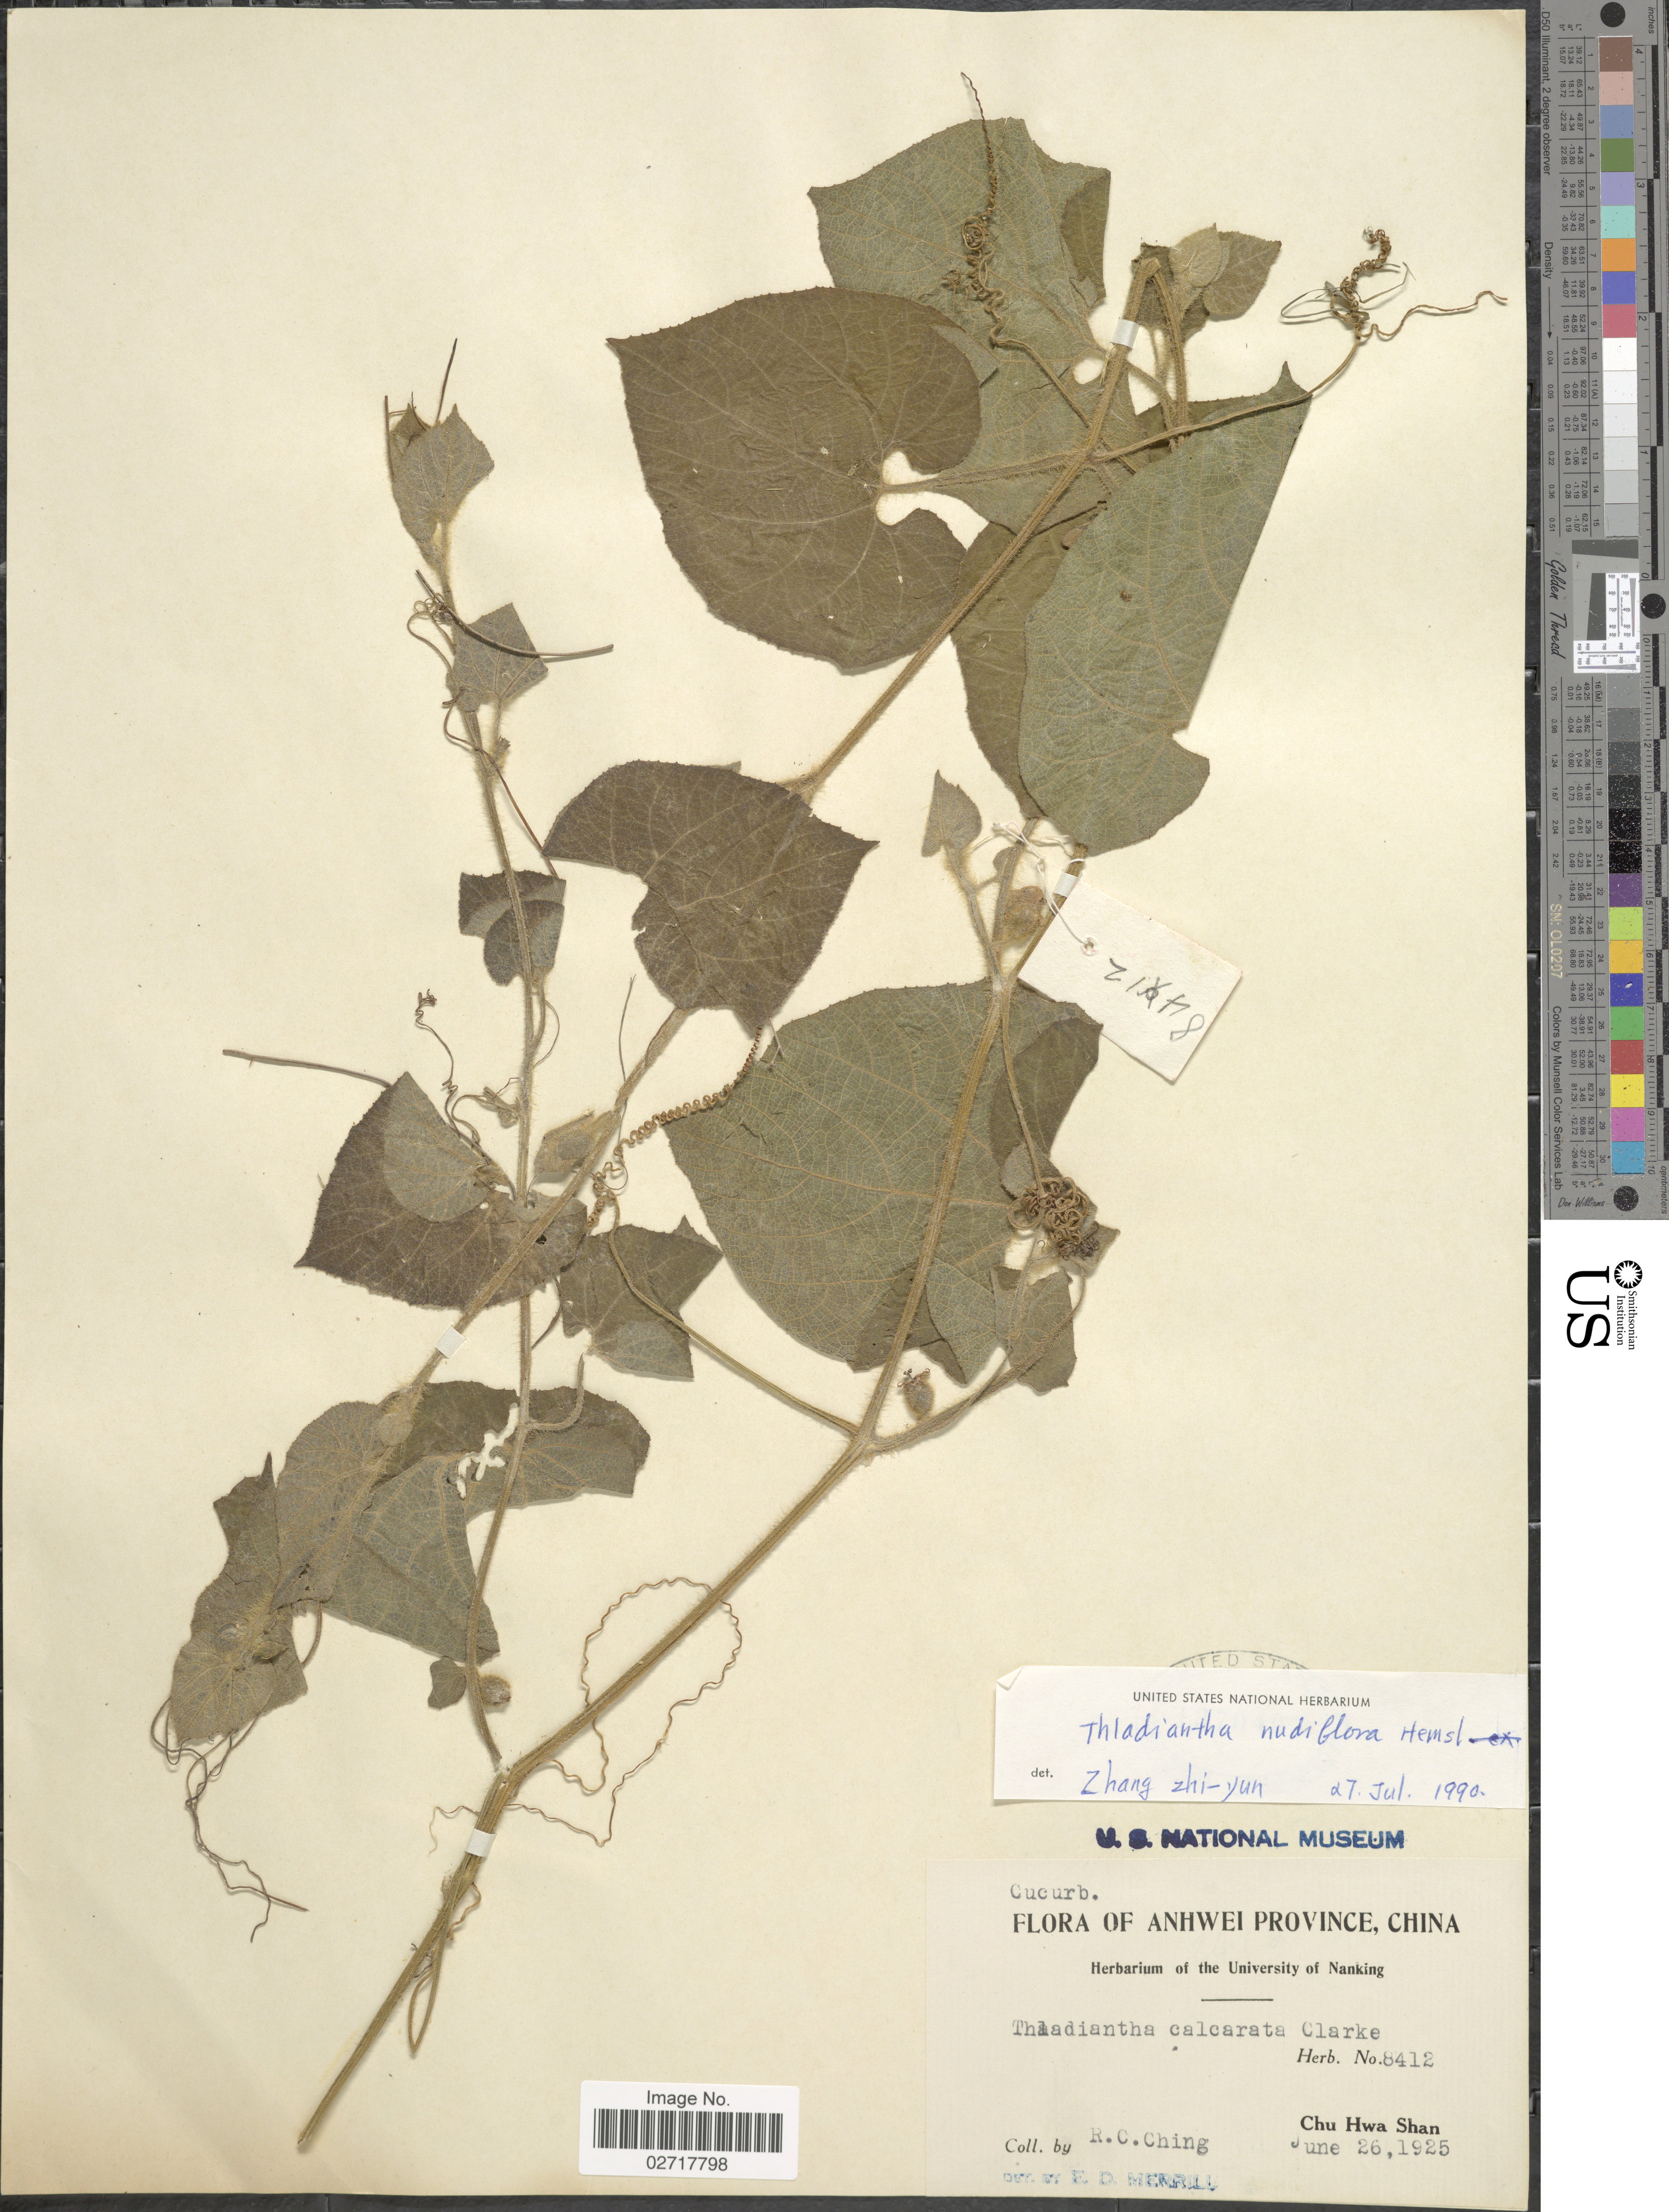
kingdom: Plantae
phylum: Tracheophyta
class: Magnoliopsida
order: Cucurbitales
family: Cucurbitaceae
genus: Thladiantha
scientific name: Thladiantha nudiflora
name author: Hemsl.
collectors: R. C. Ching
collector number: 8412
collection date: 1925-06-26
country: China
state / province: Anhui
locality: Anhwei Province. Chu Hwa Shan